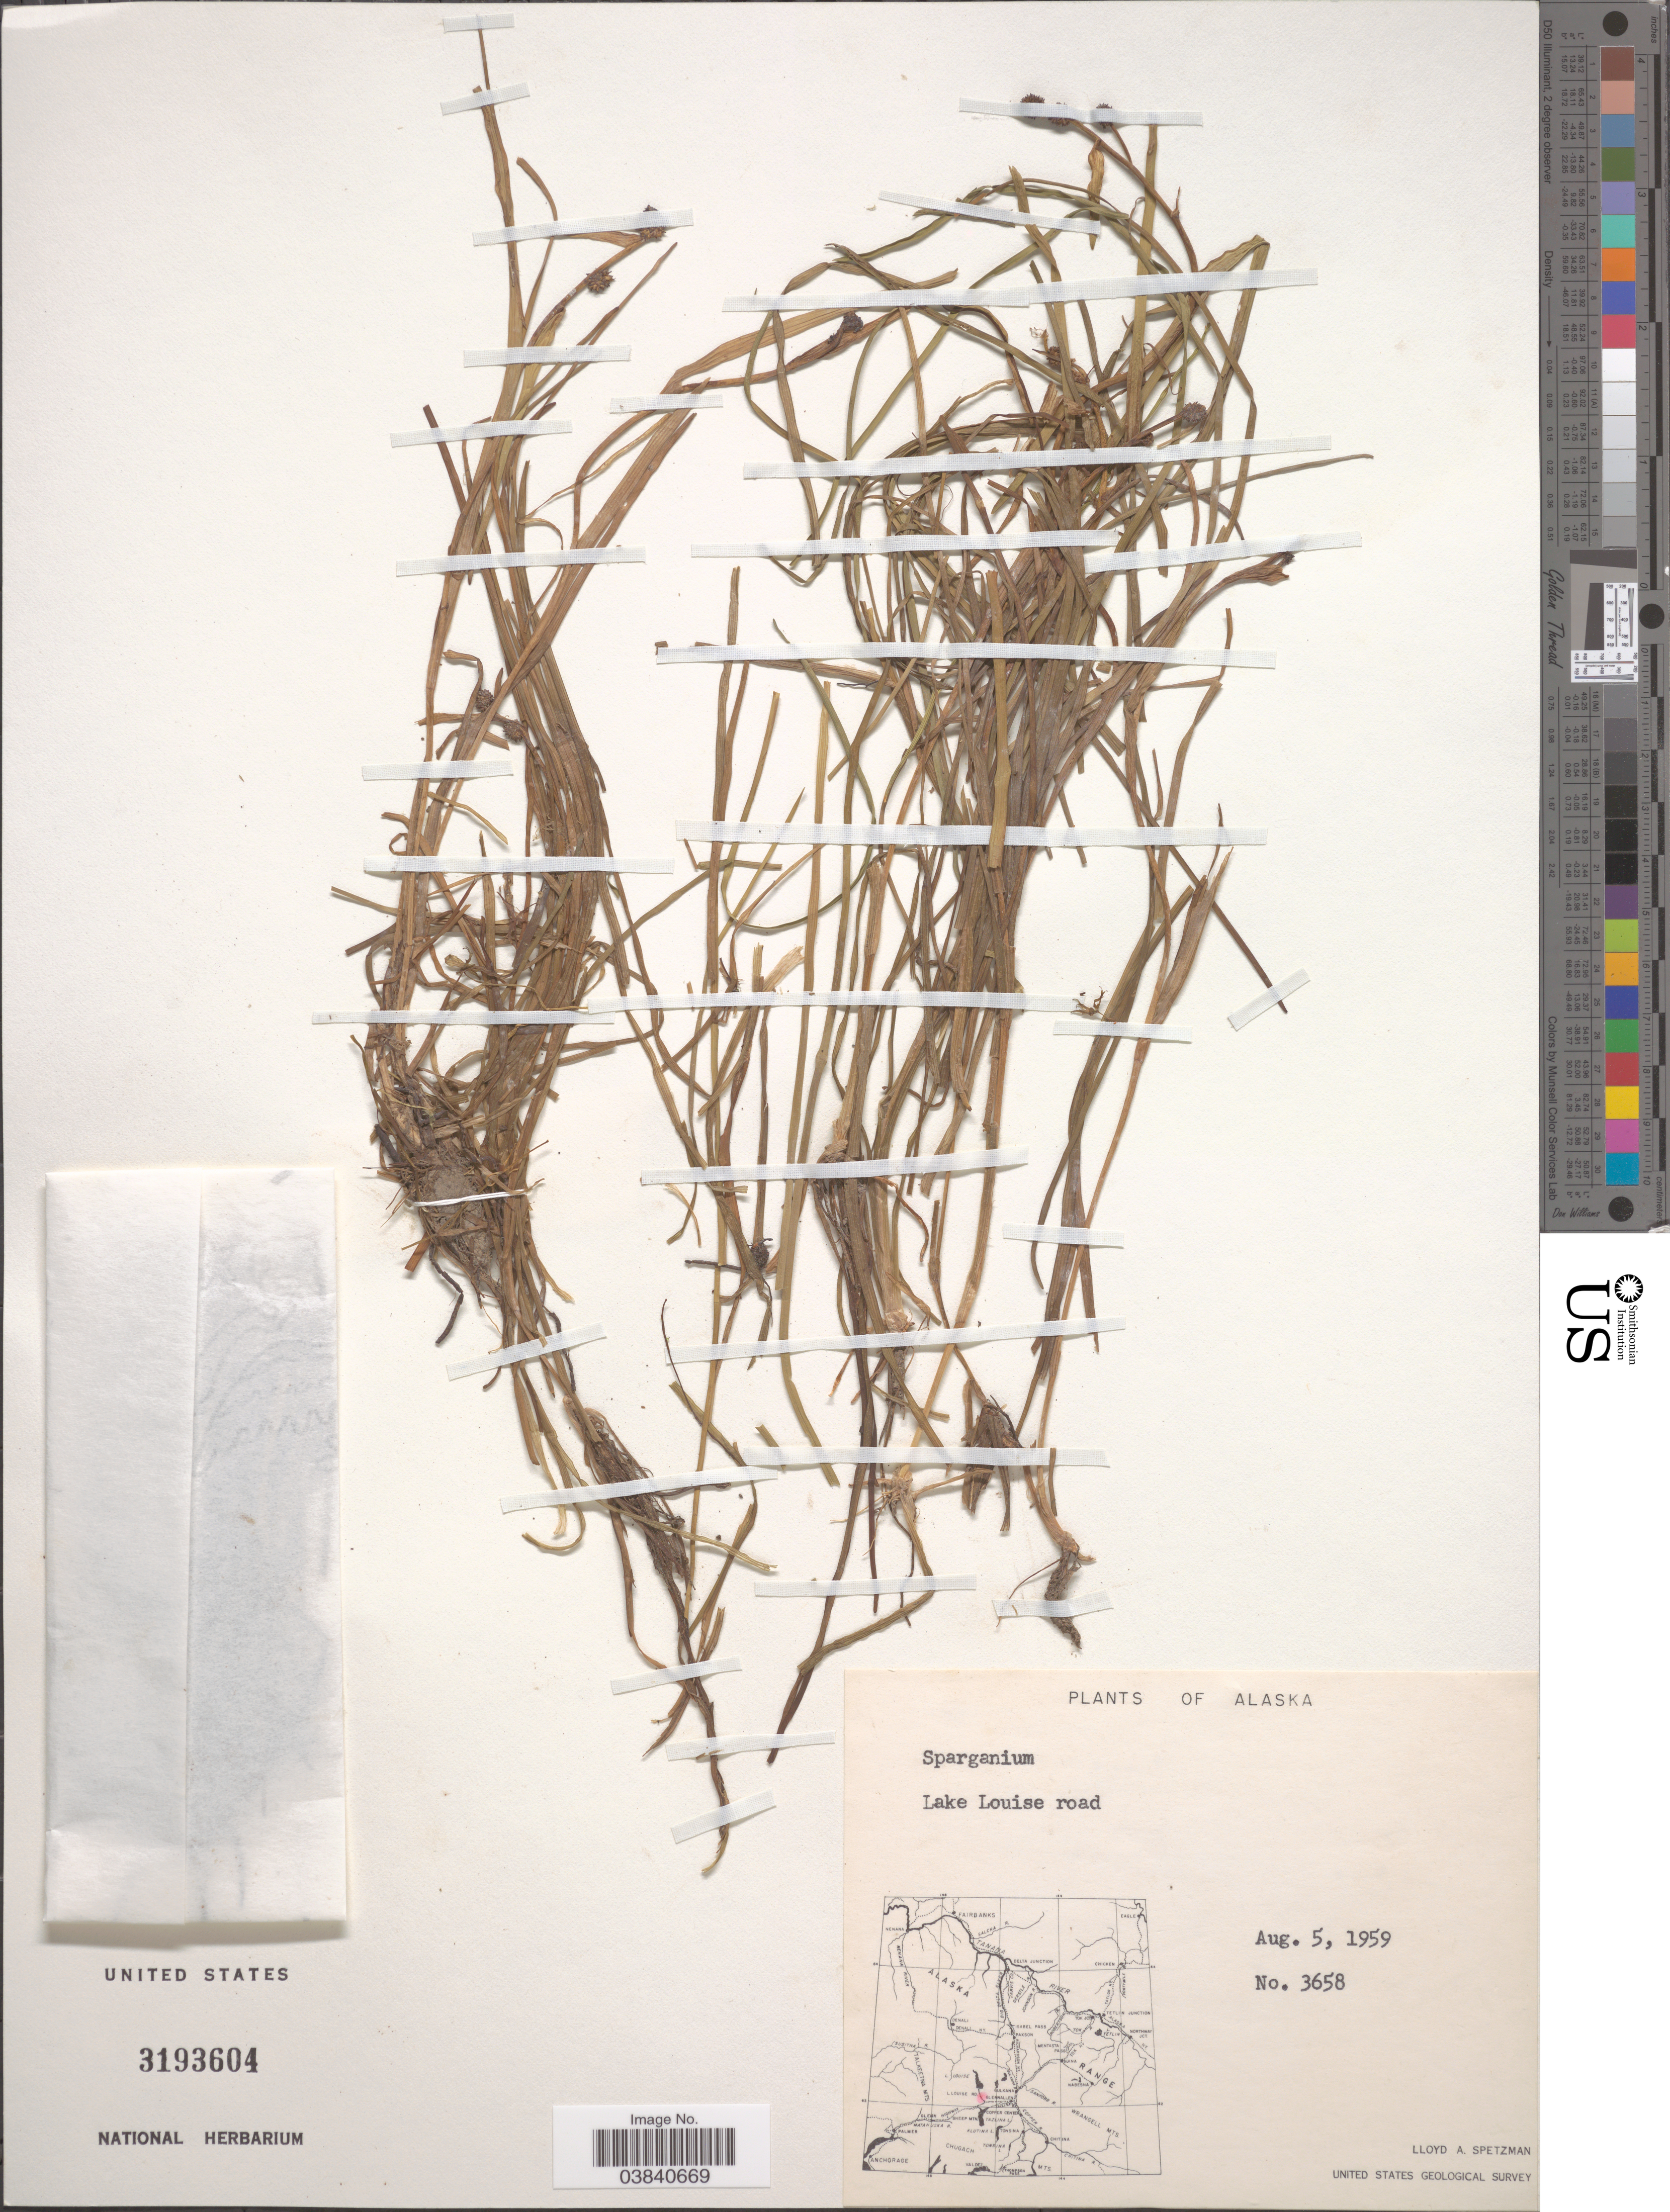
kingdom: Plantae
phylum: Tracheophyta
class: Liliopsida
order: Poales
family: Typhaceae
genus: Sparganium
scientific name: Sparganium sp.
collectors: L. Spetzman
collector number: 3658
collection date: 1959-08-05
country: United States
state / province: Alaska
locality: Lake Louise road.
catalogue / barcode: US 3193604